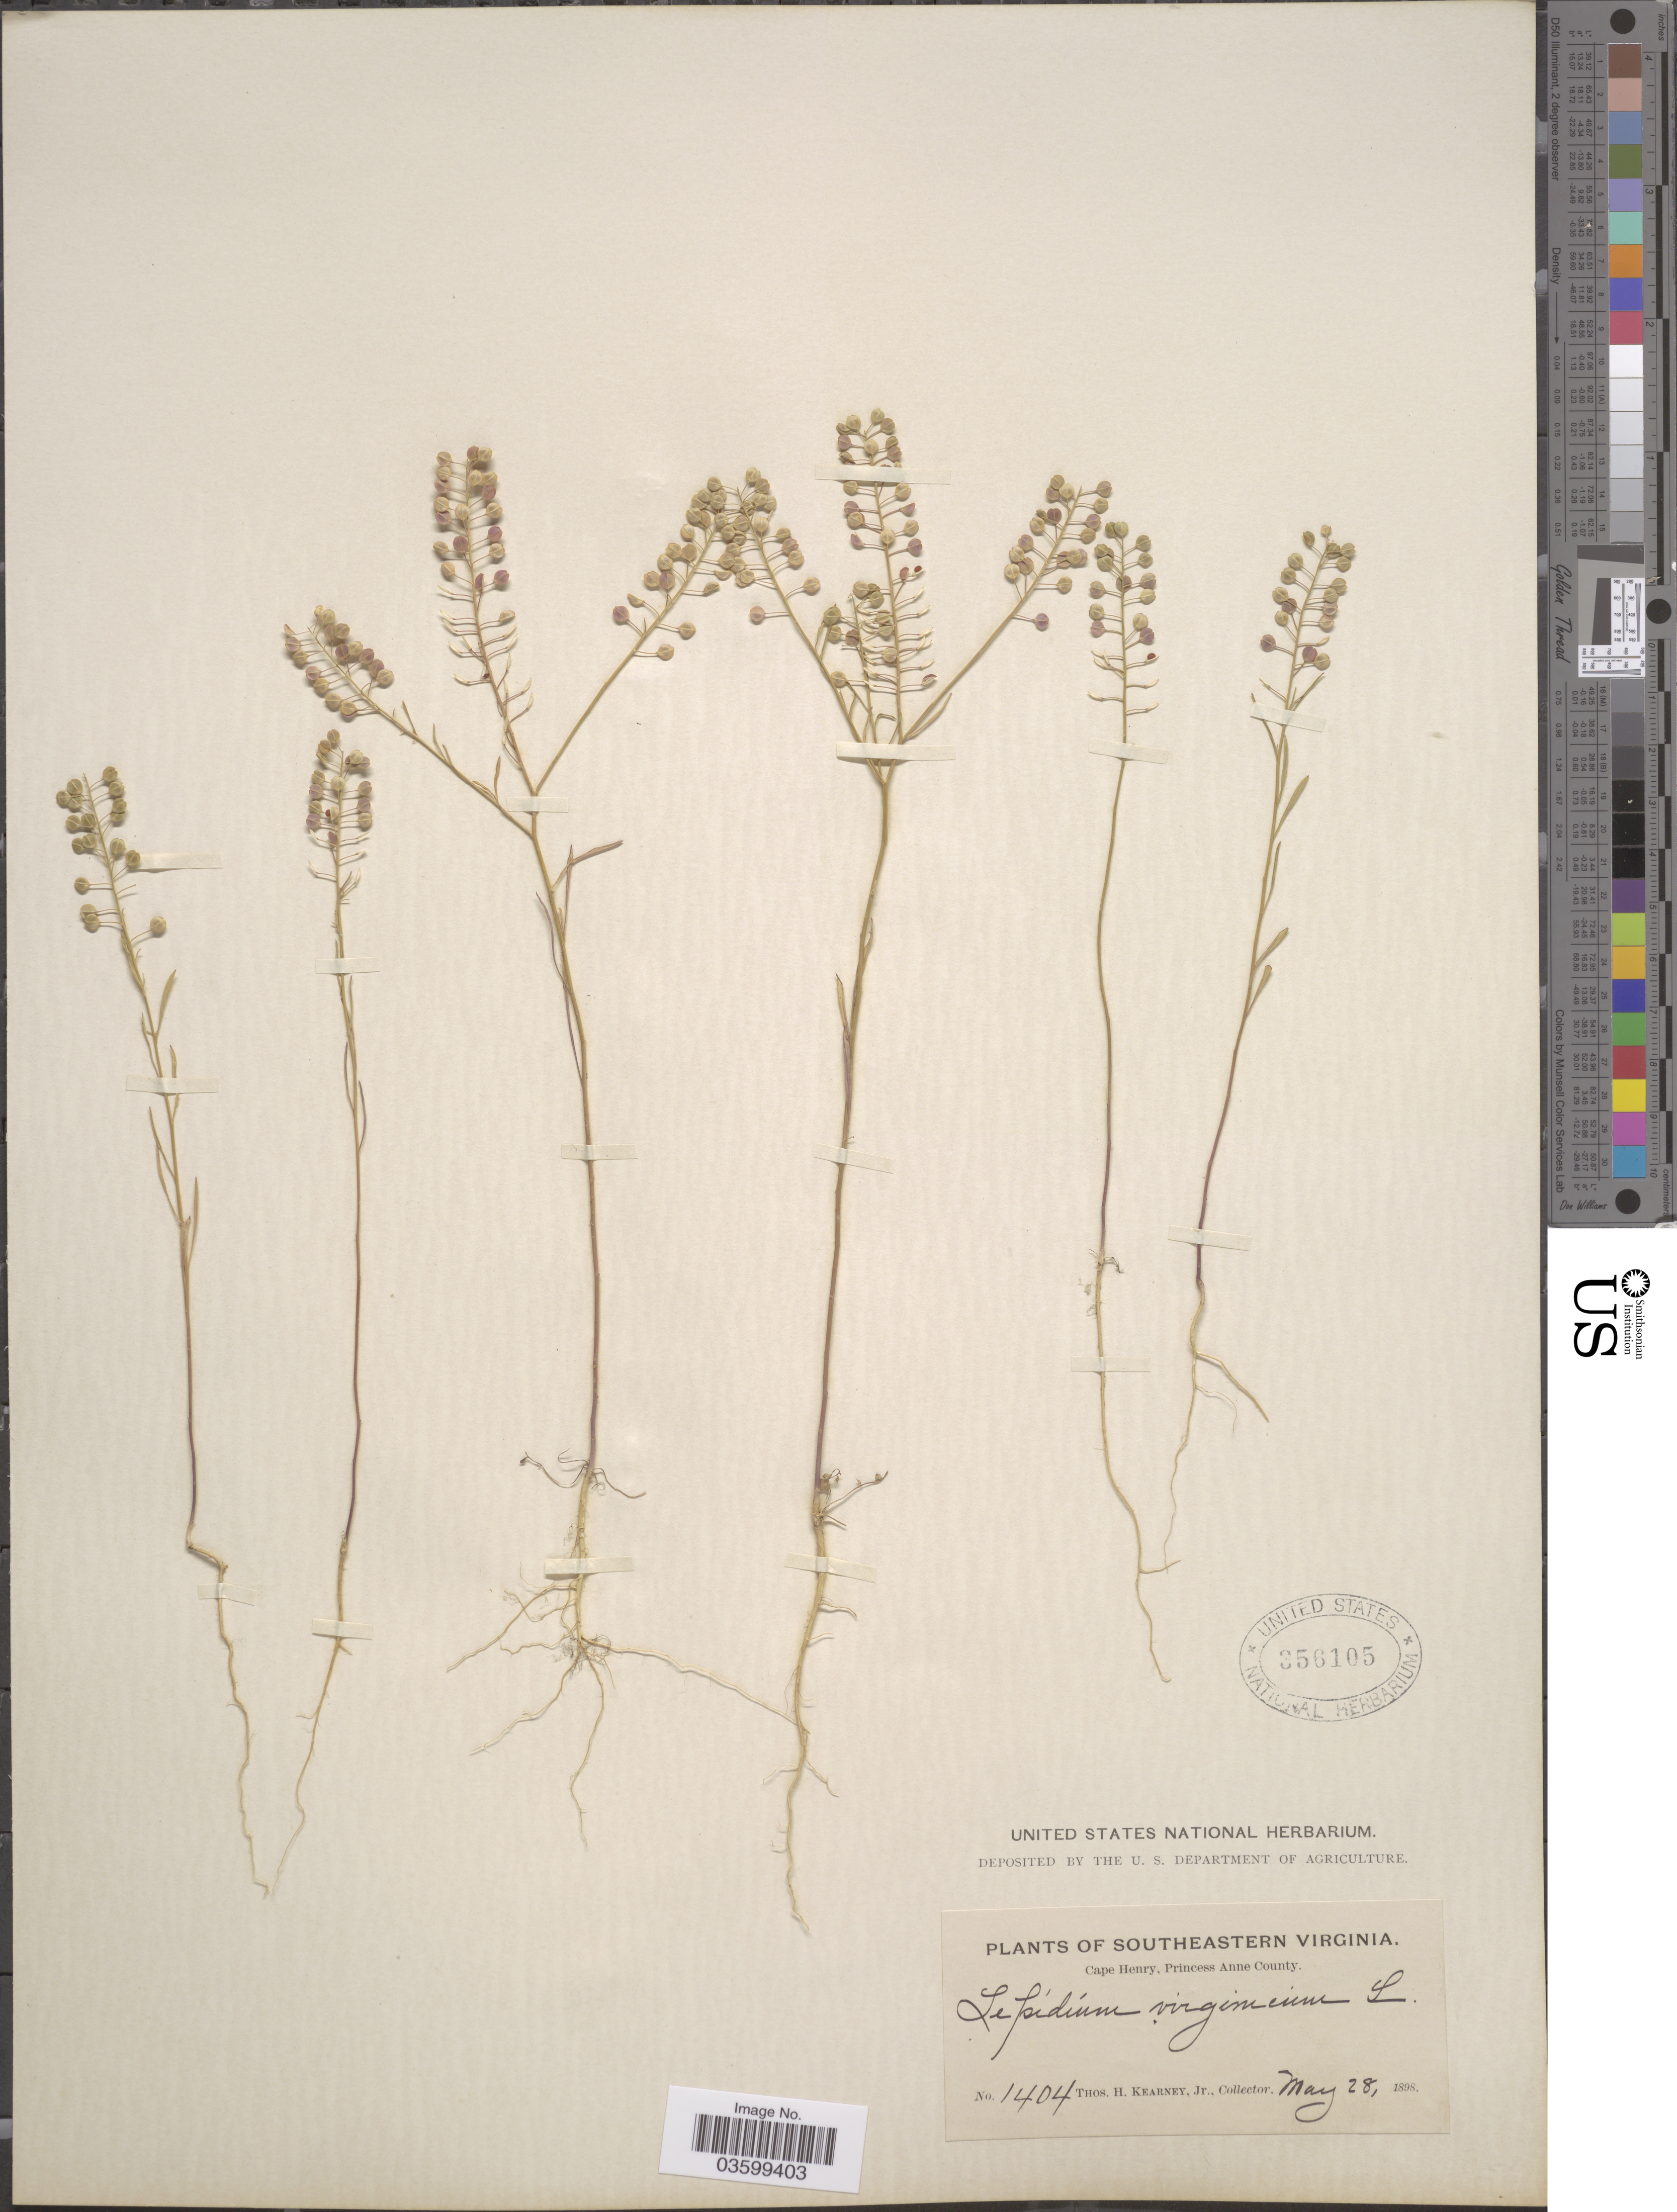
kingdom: Plantae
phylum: Tracheophyta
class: Magnoliopsida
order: Brassicales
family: Brassicaceae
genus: Lepidium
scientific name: Lepidium virginicum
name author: L.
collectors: T. H. Kearney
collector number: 1404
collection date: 1898-05-28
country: United States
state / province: Virginia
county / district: City of Virginia Beach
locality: Southeastern Virginia. Cape Henry, Princess Anne (=historic county name) County.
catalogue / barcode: US 356105